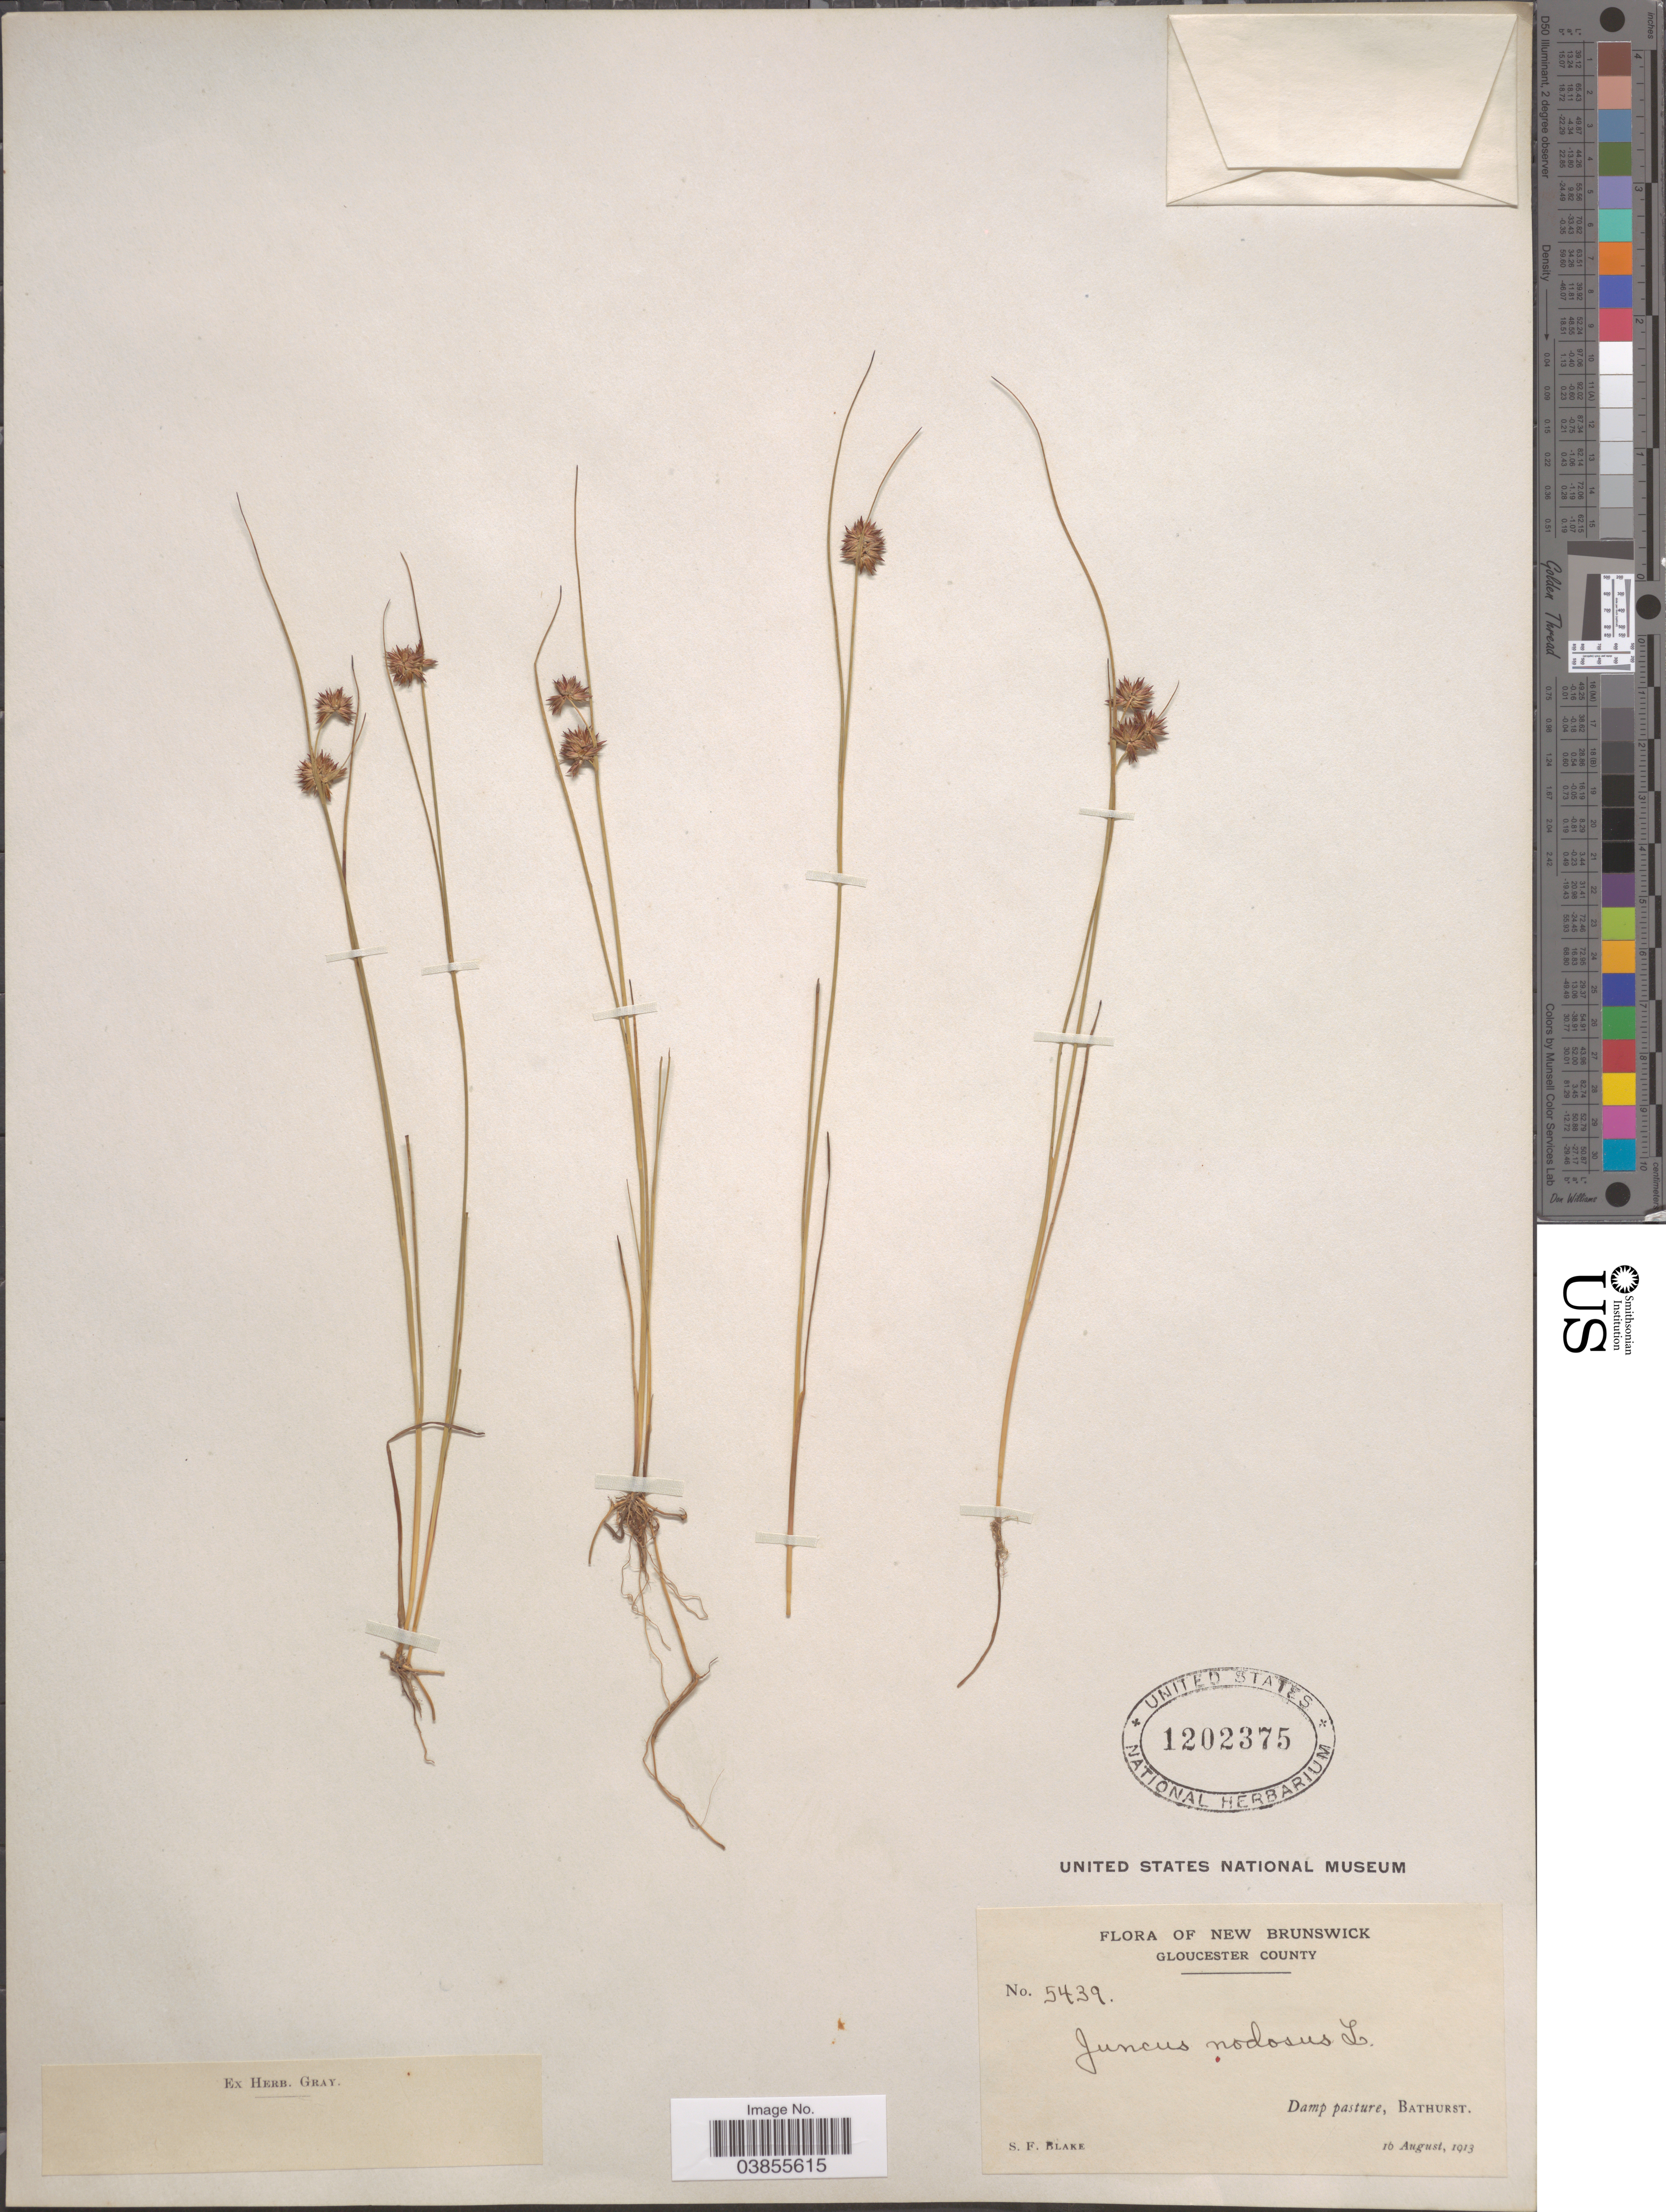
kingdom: Plantae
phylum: Tracheophyta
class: Liliopsida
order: Poales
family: Juncaceae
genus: Juncus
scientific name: Juncus nodosus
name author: L.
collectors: S. Blake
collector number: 5439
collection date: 1913-08-16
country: Canada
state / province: New Brunswick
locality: Gloucester County. Damp pasture, Bathurst.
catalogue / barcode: US 1202375